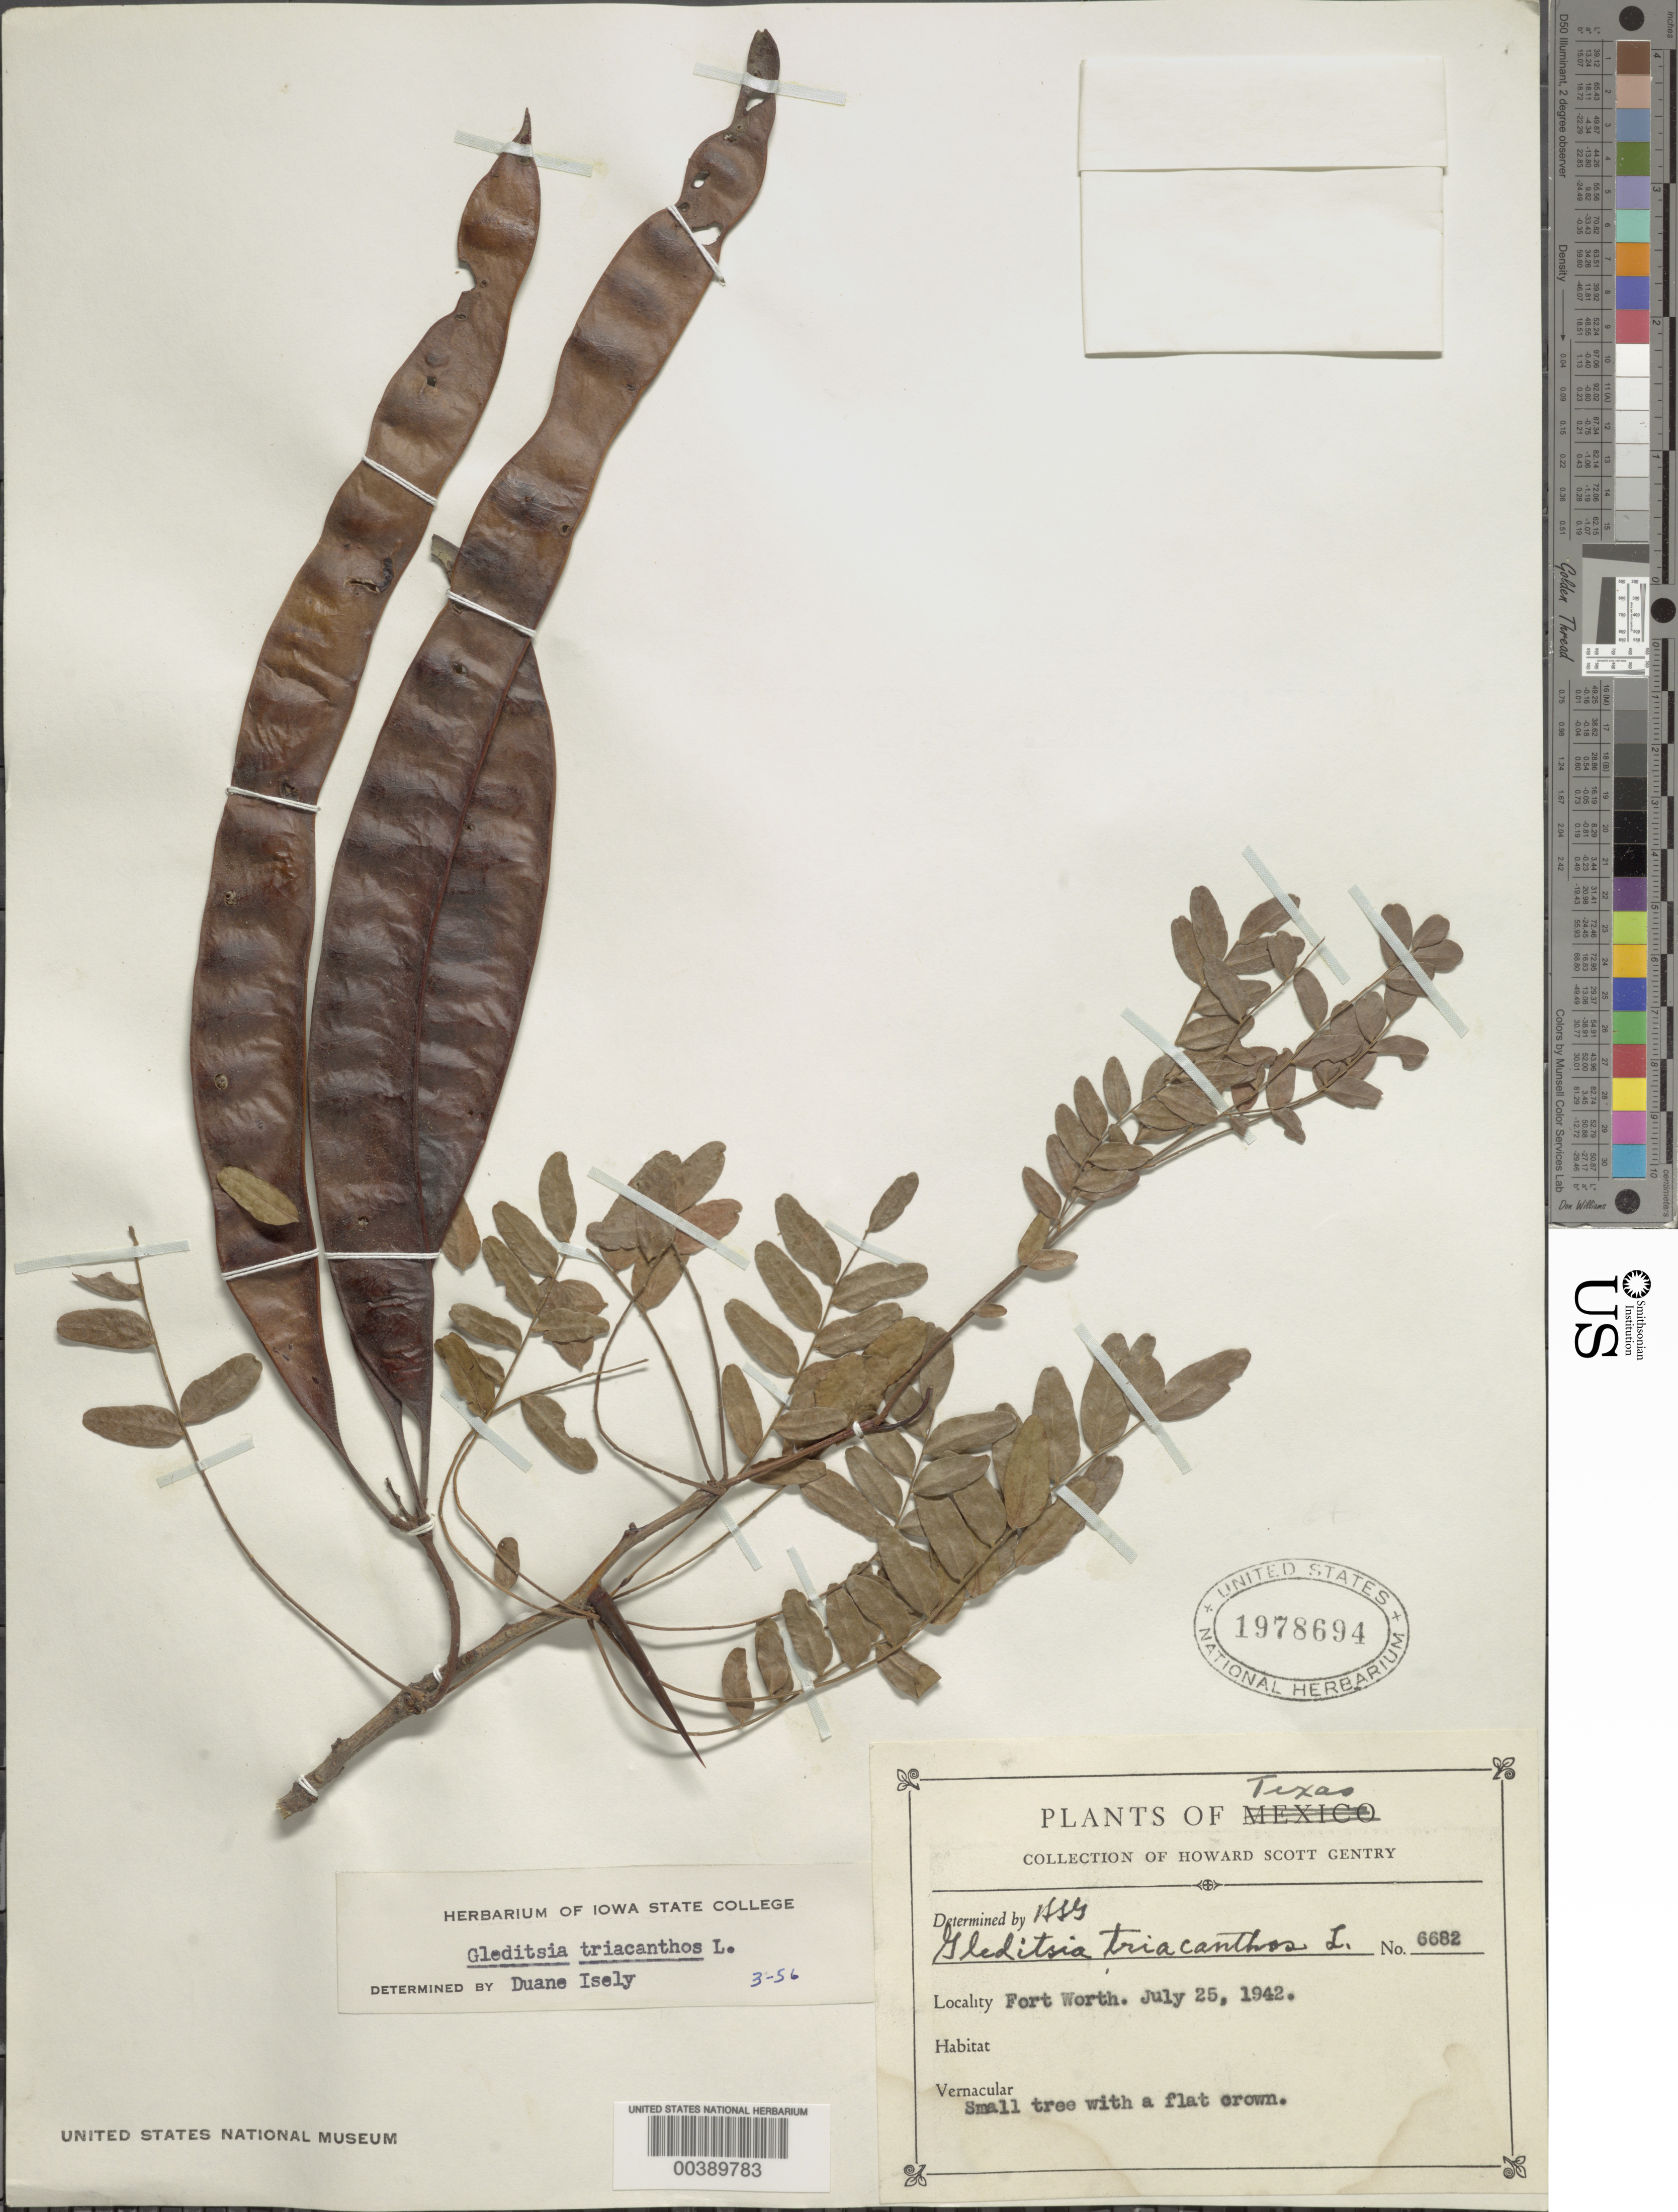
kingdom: Plantae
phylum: Tracheophyta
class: Magnoliopsida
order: Fabales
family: Fabaceae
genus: Gleditsia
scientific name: Gleditsia triacanthos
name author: L.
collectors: H. S. Gentry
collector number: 6682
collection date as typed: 25 Jul 1942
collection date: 1942-07-25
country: United States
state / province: Texas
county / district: Tarrant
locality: Fort worth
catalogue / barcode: US 1978694